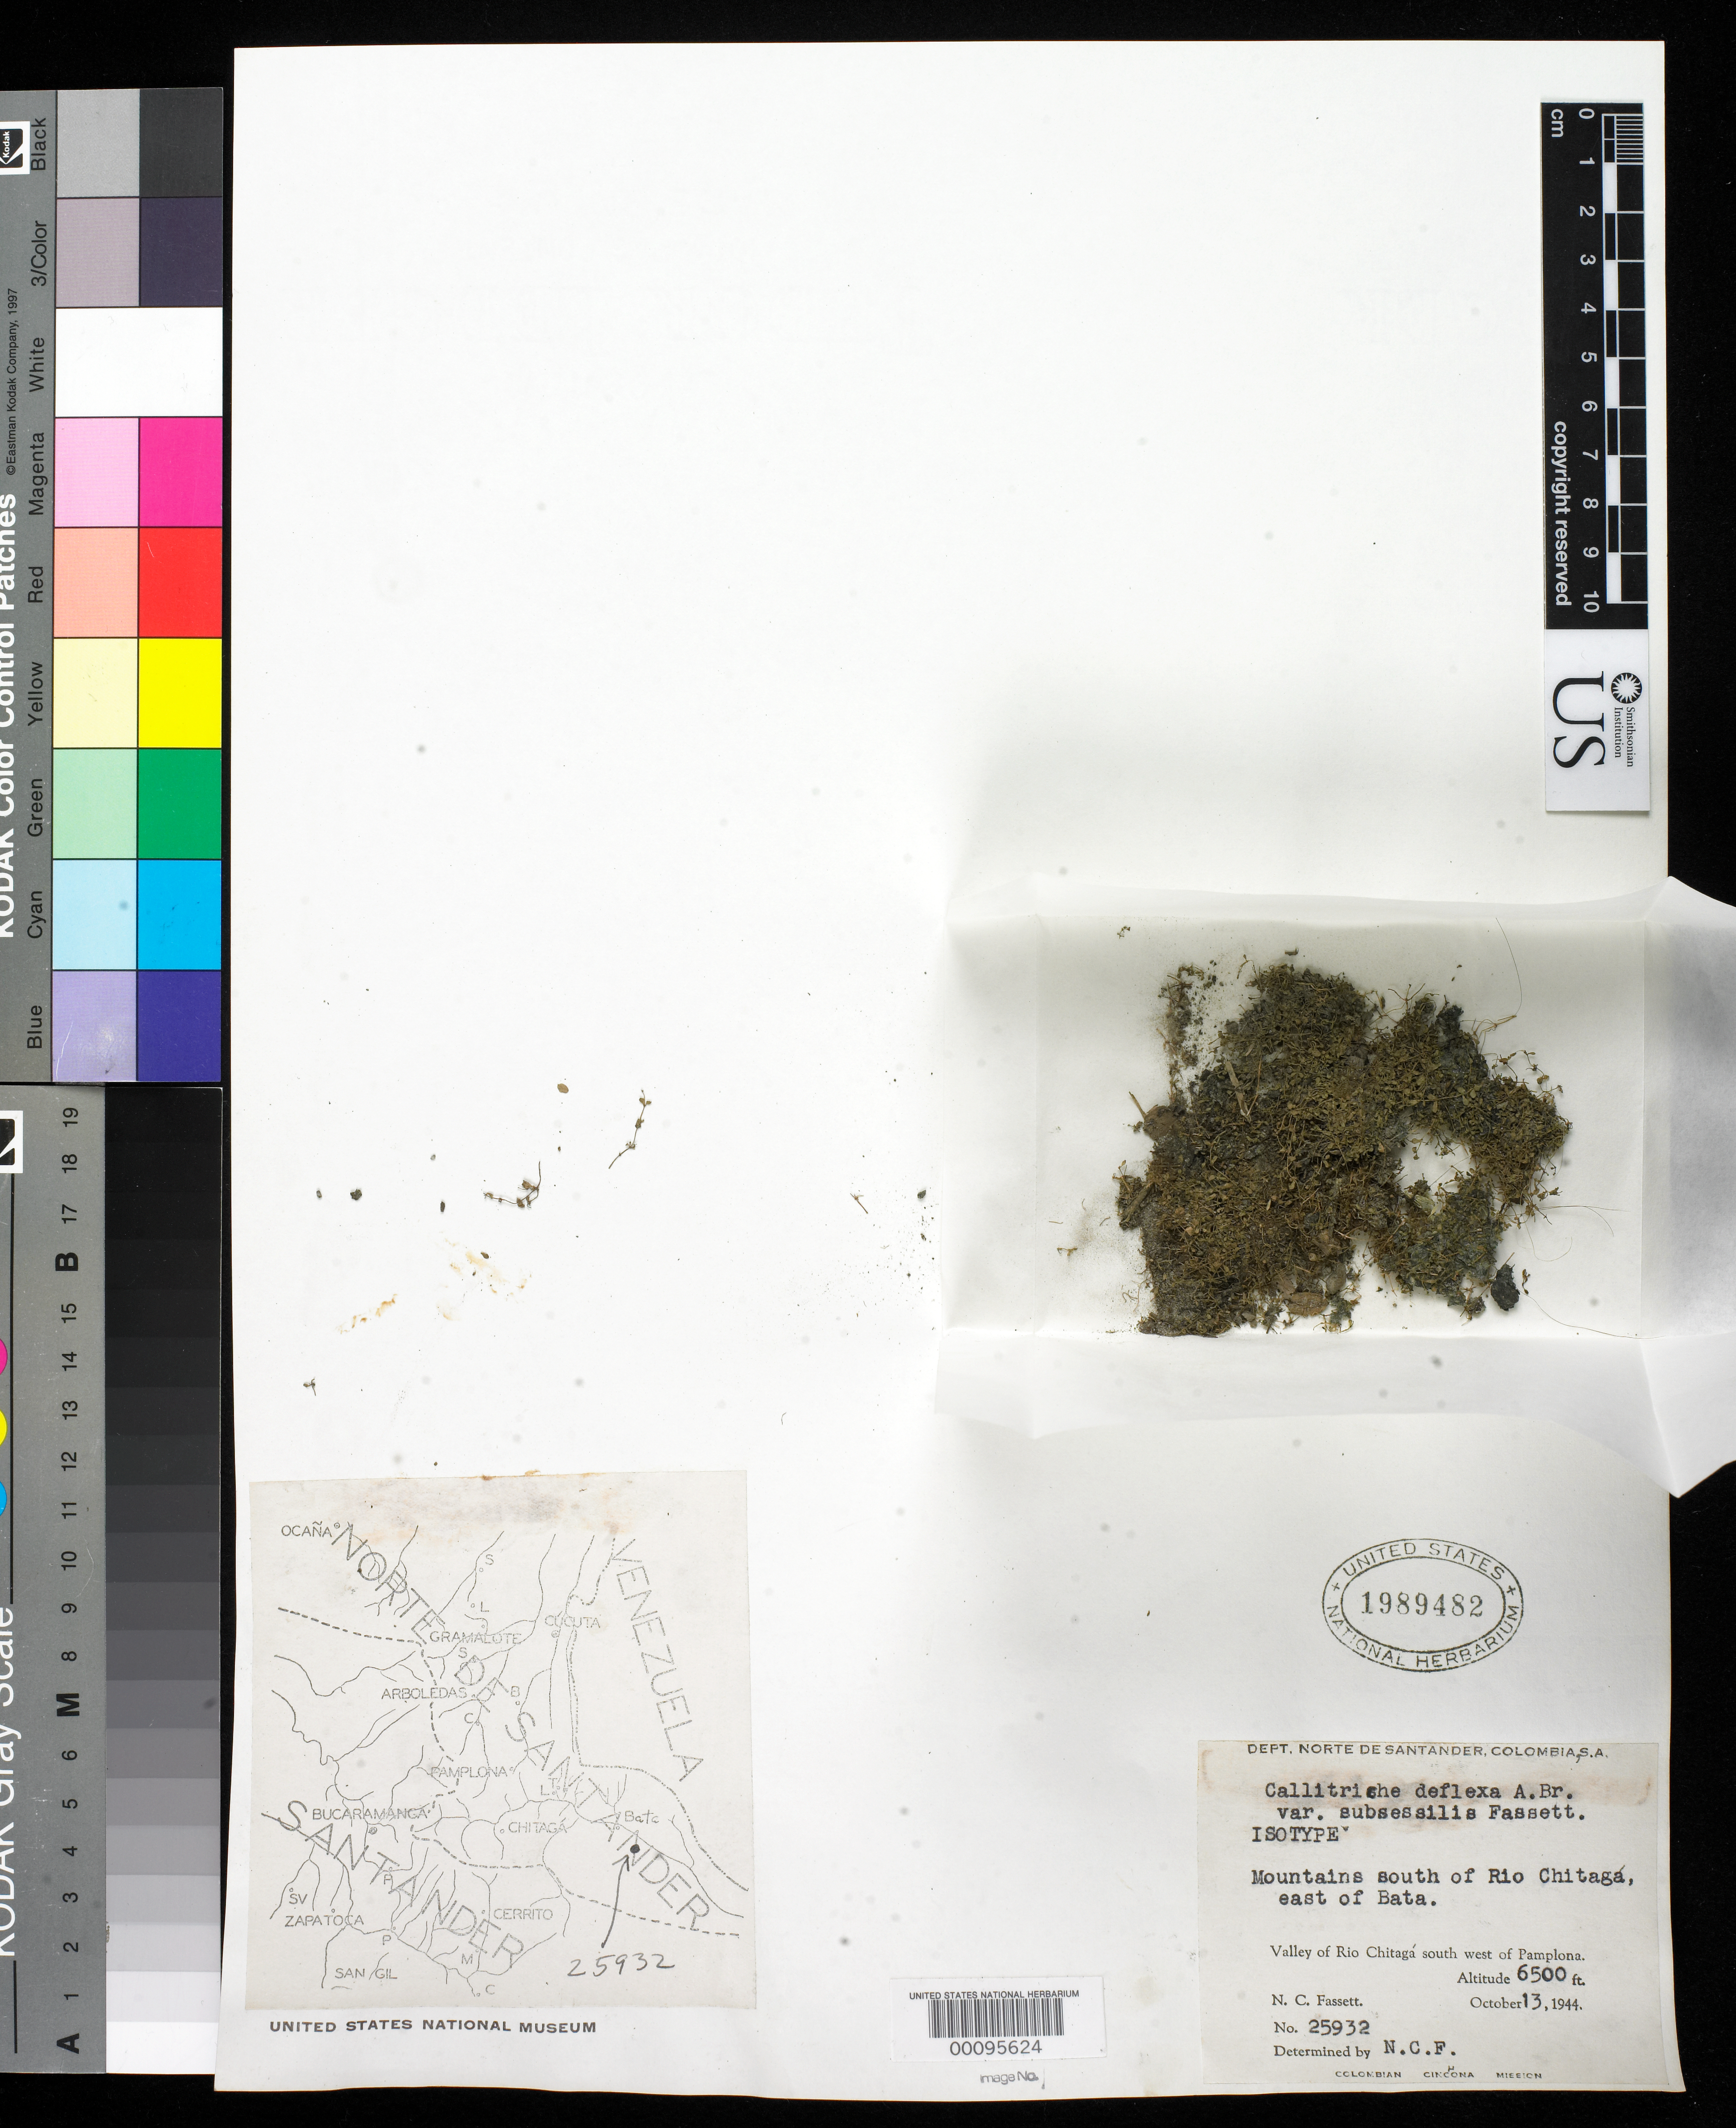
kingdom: Plantae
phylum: Tracheophyta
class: Magnoliopsida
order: Lamiales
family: Plantaginaceae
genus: Callitriche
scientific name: Callitriche deflexa var. subsessilis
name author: Fassett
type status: Isotype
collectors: N. C. Fassett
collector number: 25932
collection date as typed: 13 Oct 1944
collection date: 1944-10-13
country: Colombia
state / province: Norte de Santander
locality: E of Bata, Valley of Rio Chitago, SW of Pamplona.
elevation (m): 1981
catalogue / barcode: US 1989482